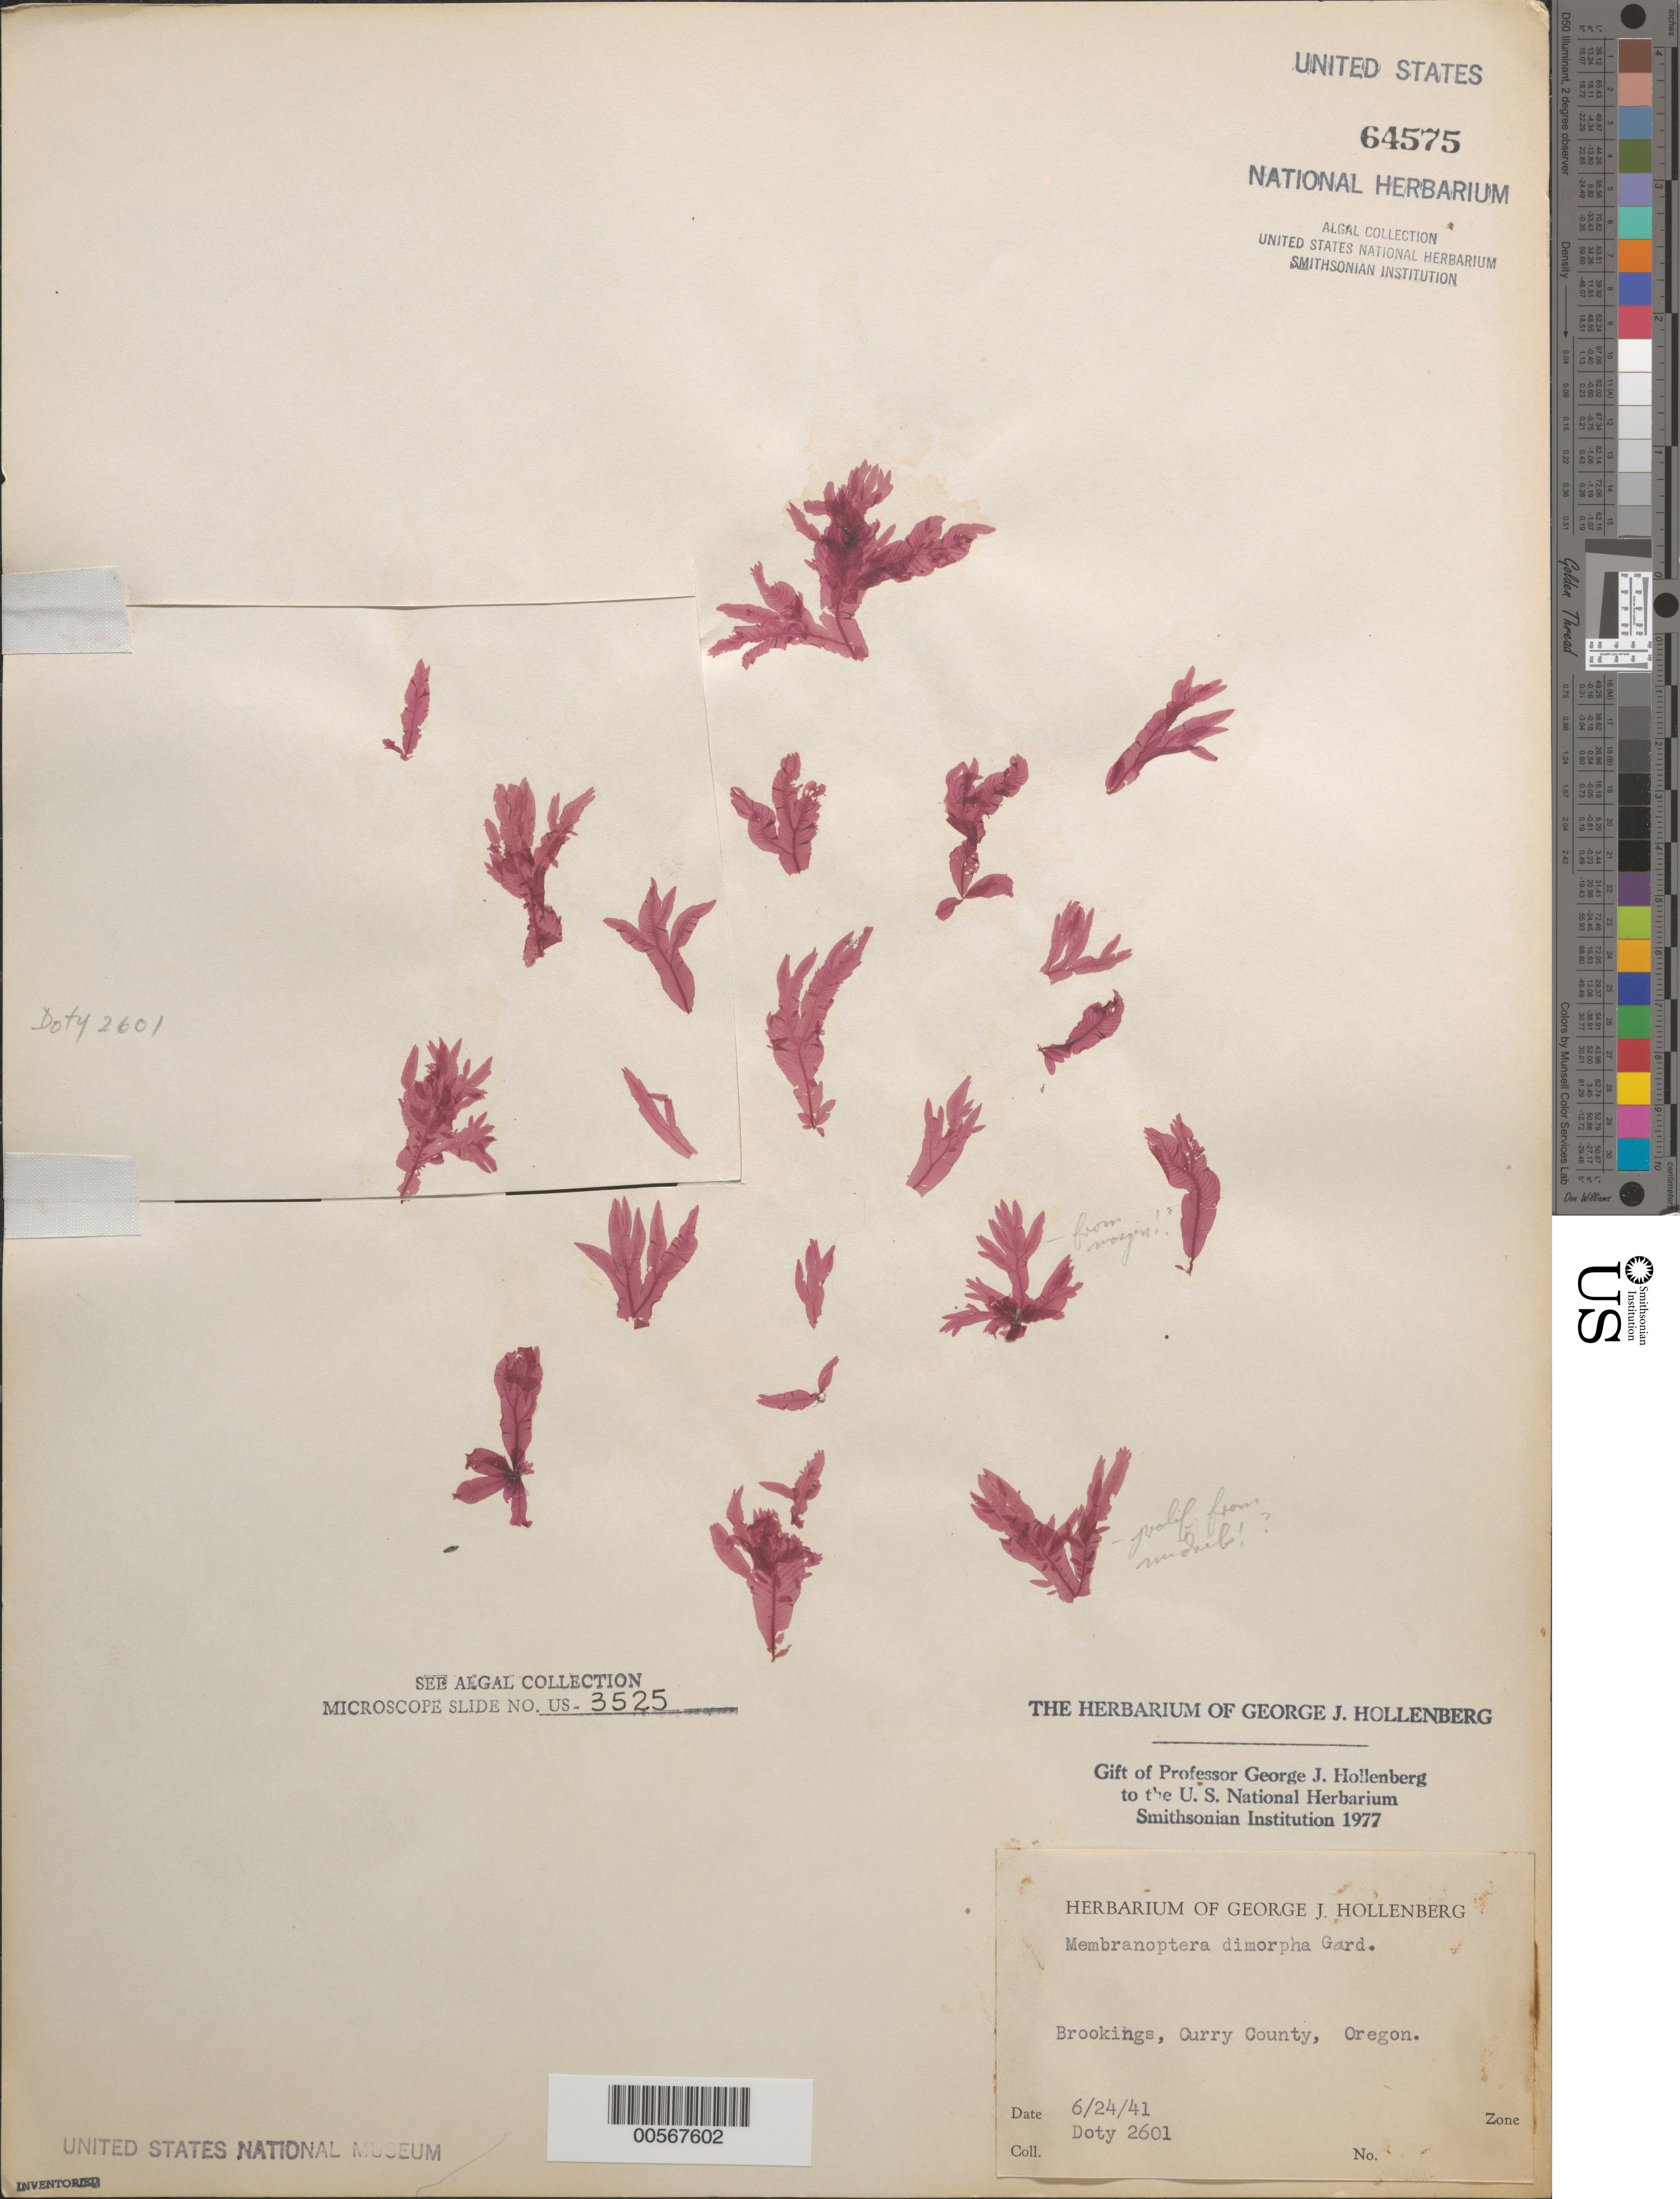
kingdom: Plantae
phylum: Rhodophyta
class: Florideophyceae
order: Ceramiales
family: Delesseriaceae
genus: Membranoptera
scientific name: Membranoptera platyphylla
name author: (Setch. & N.L. Gardner) Kylin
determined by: Algae name updating Project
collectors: M. S. Doty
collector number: MSD 2601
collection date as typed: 24 Jun 1941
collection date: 1941-06-24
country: United States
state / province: Oregon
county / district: Curry County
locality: Brookings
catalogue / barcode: US 64575